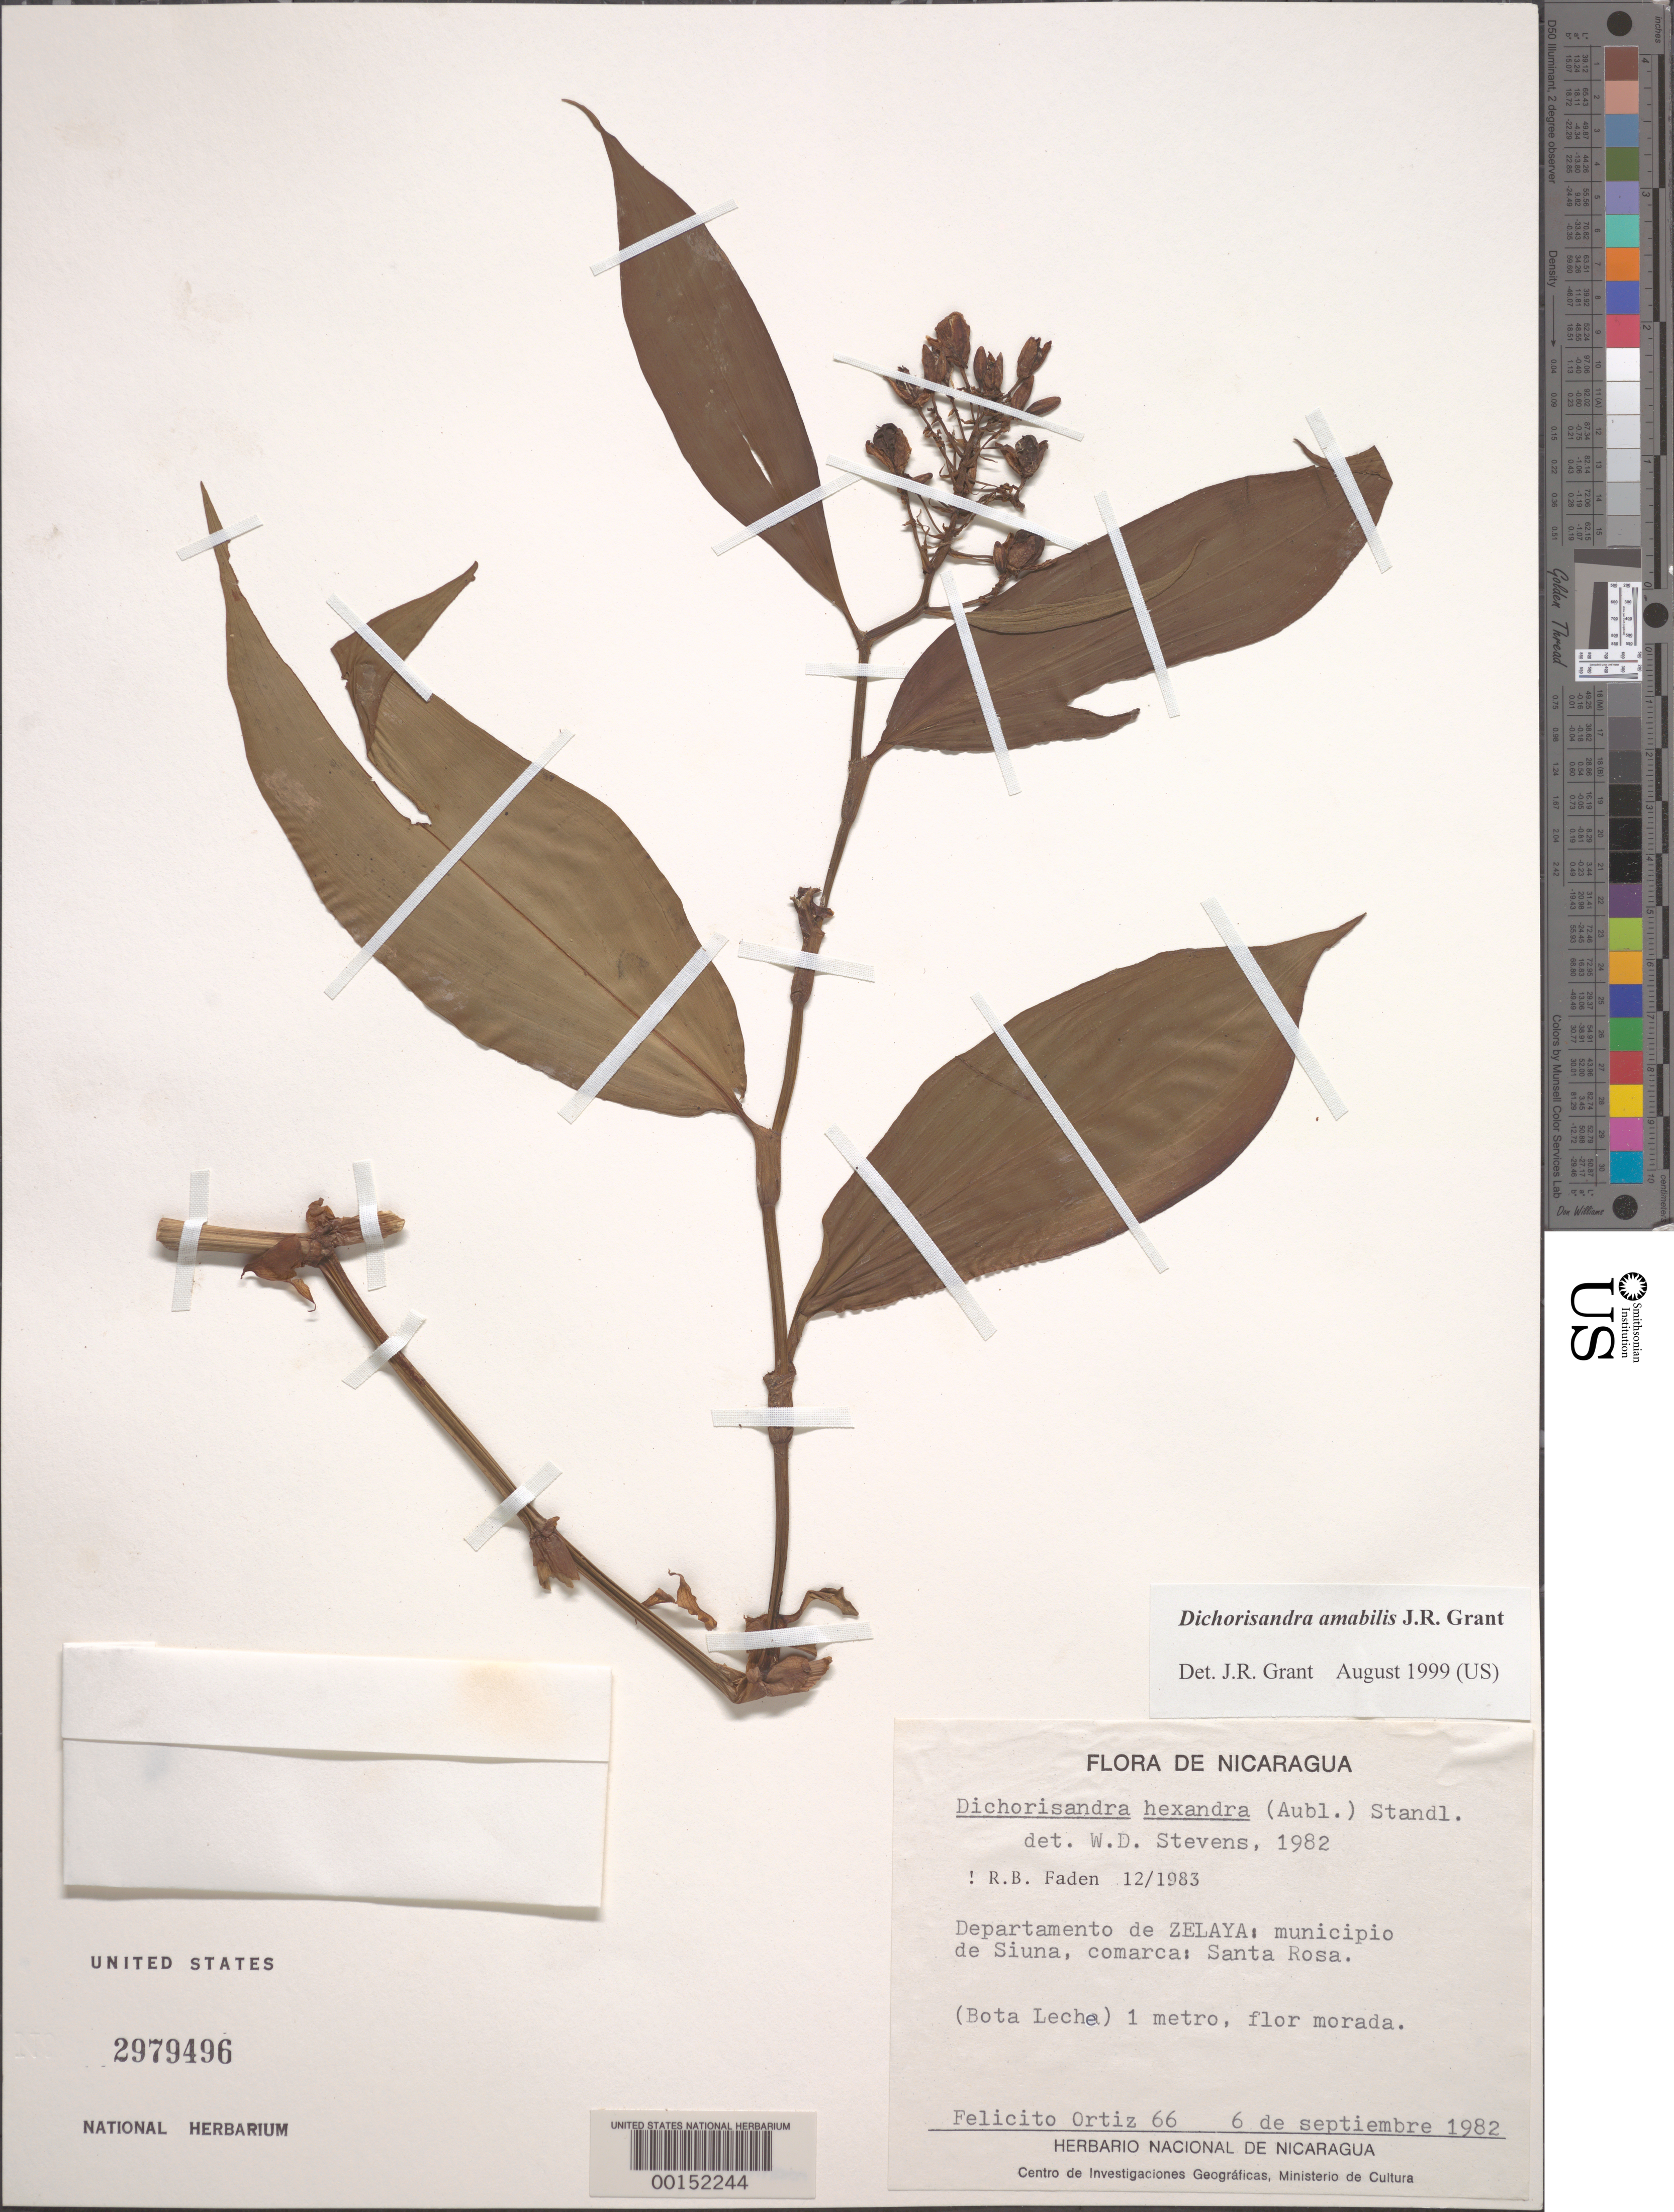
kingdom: Plantae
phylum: Tracheophyta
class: Liliopsida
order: Commelinales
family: Commelinaceae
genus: Dichorisandra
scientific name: Dichorisandra hexandra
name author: (Aubl.) Standl.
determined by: Stevens, W. Douglas, Missouri Botanical Garden (MO)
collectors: F. Ortiz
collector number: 66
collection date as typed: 06 Sep 1982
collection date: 1982-09-06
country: Nicaragua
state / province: Atlántico Norte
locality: Siuna dist. (?), santa roa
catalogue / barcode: US 2979496